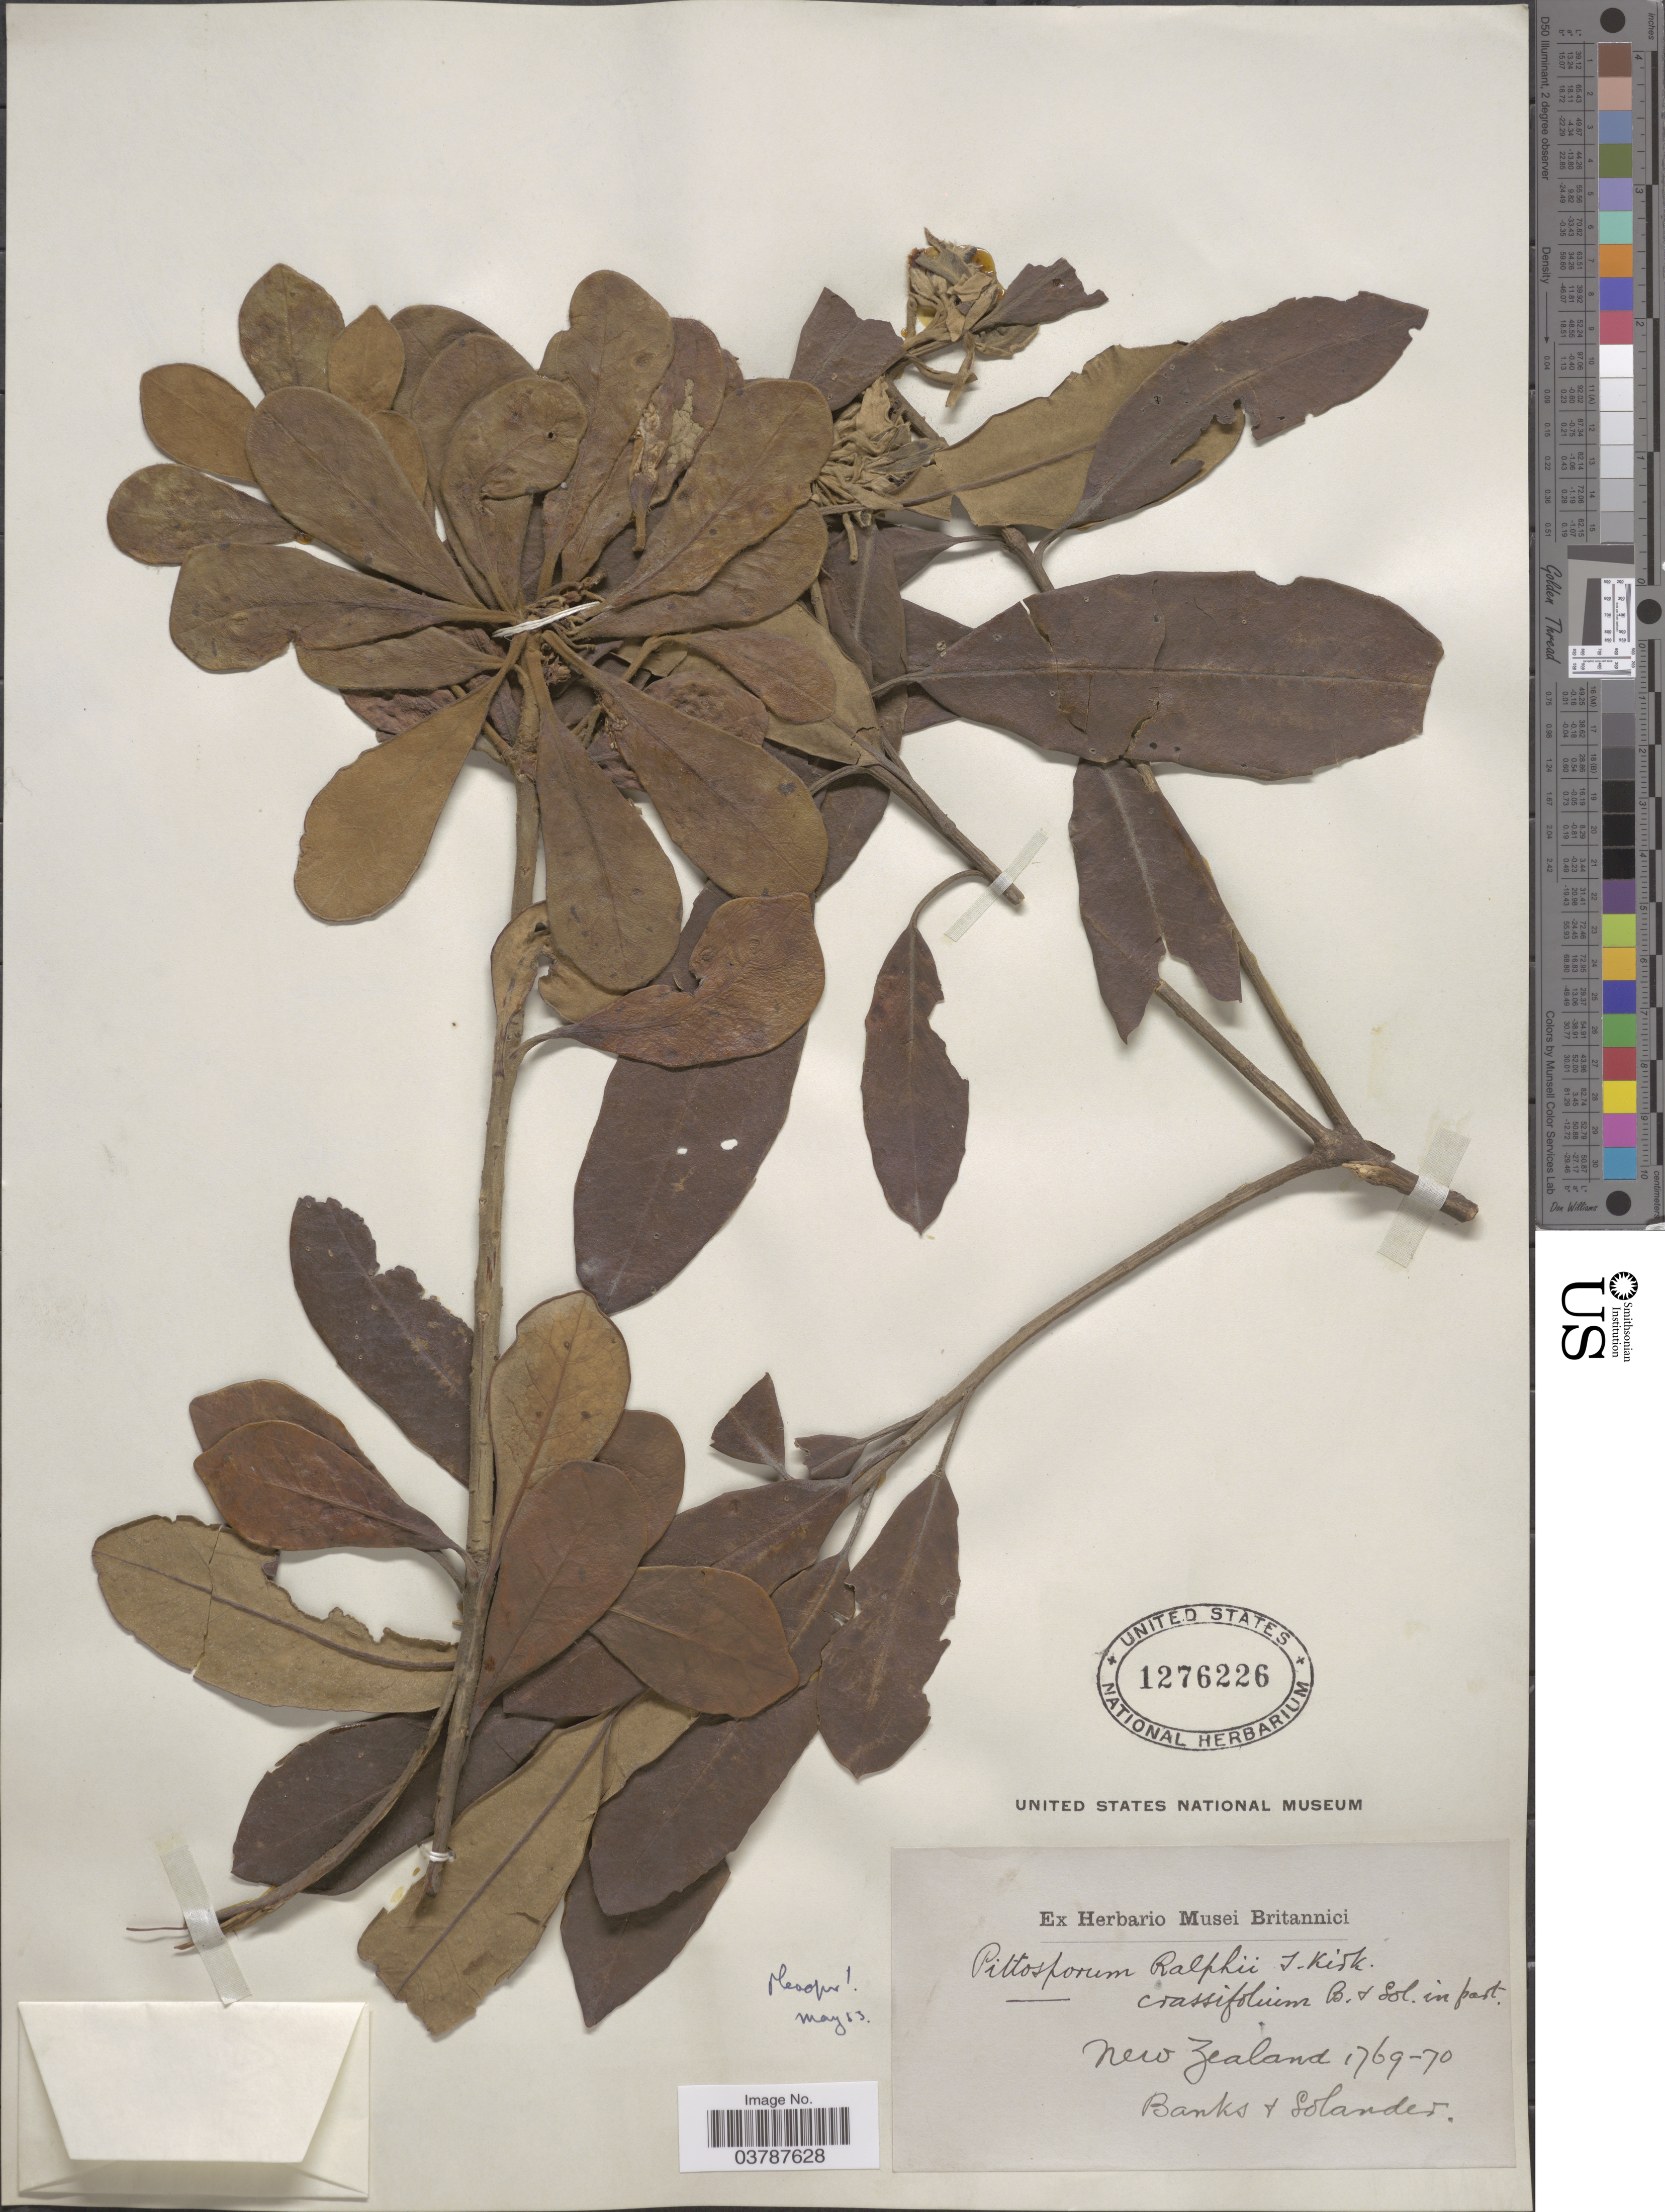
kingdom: Plantae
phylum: Tracheophyta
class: Magnoliopsida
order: Apiales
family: Pittosporaceae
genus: Pittosporum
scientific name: Pittosporum ralphii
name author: Kirk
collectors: -- Banks & -- Solander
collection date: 1769/1770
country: New Zealand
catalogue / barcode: US 1276226